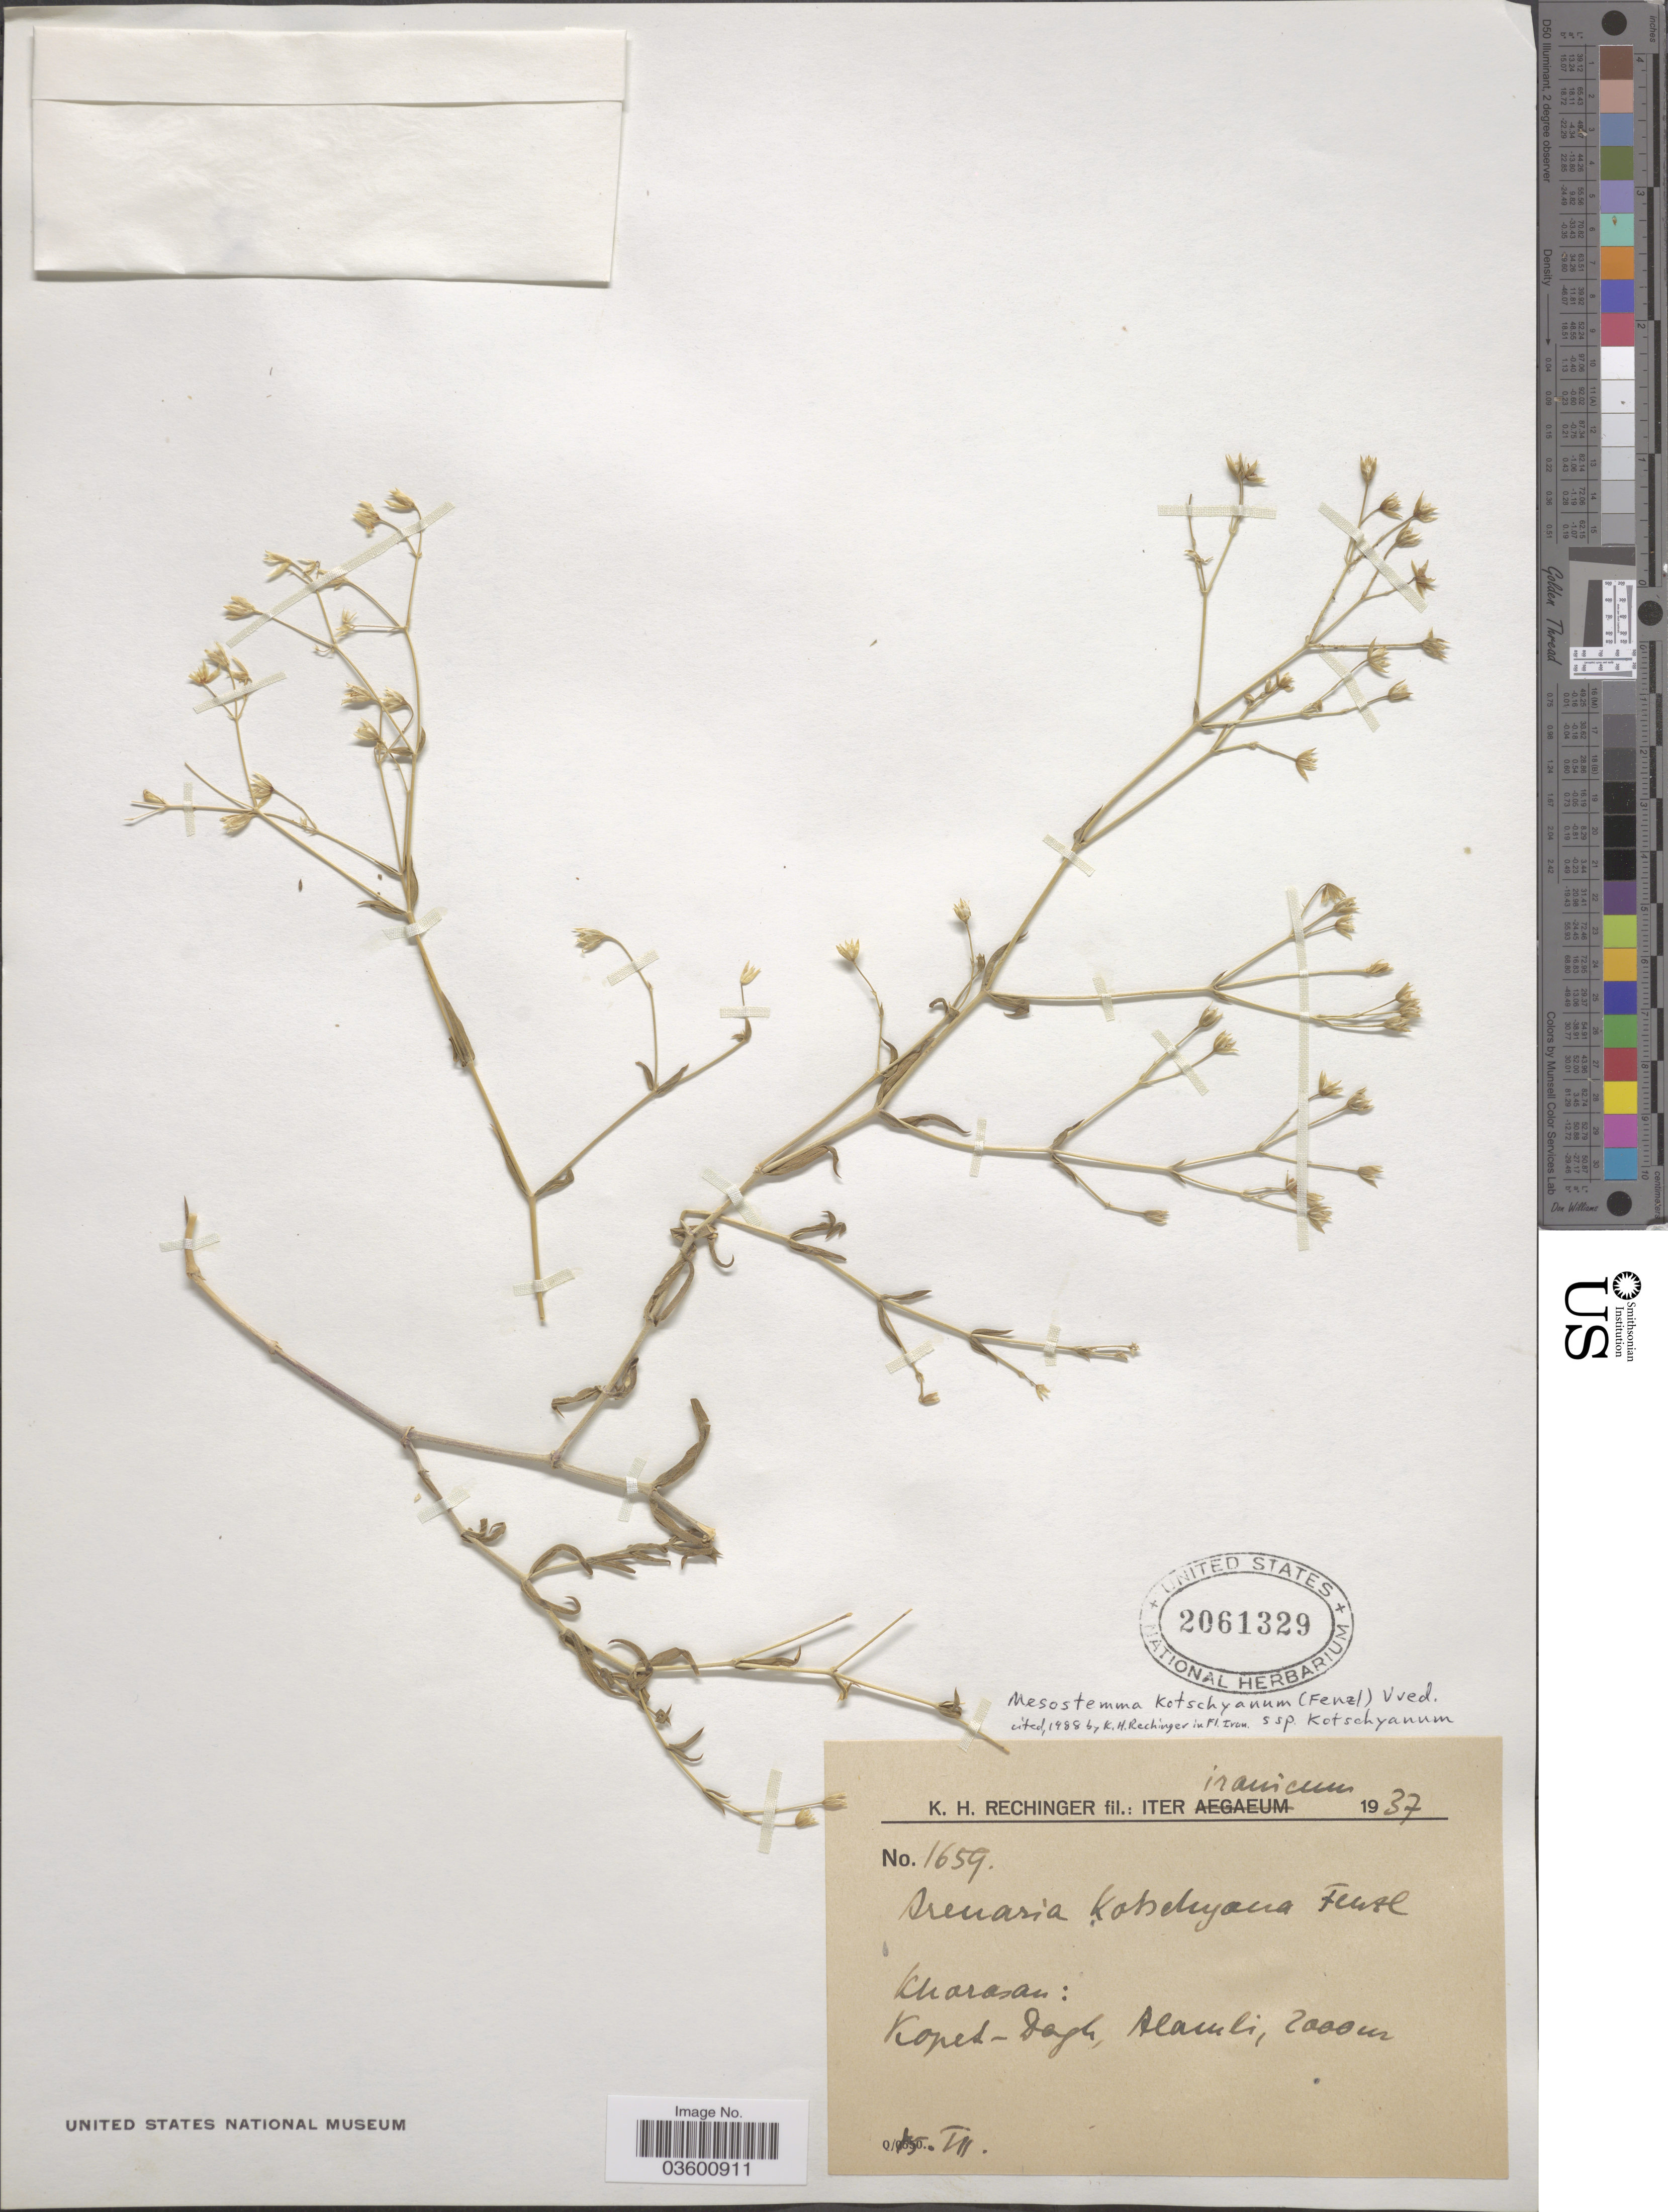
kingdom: Plantae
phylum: Tracheophyta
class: Magnoliopsida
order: Caryophyllales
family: Caryophyllaceae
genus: Mesostemma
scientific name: Mesostemma kotschyanum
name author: (Fenzl) Vved.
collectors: K. H. Rechinger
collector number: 1659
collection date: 1937-07-15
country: Iran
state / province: Khorasan [obsolete]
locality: Khorasan: Kopet-Dagh, Alauli [interpreted].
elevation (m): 2000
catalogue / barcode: US 2061329